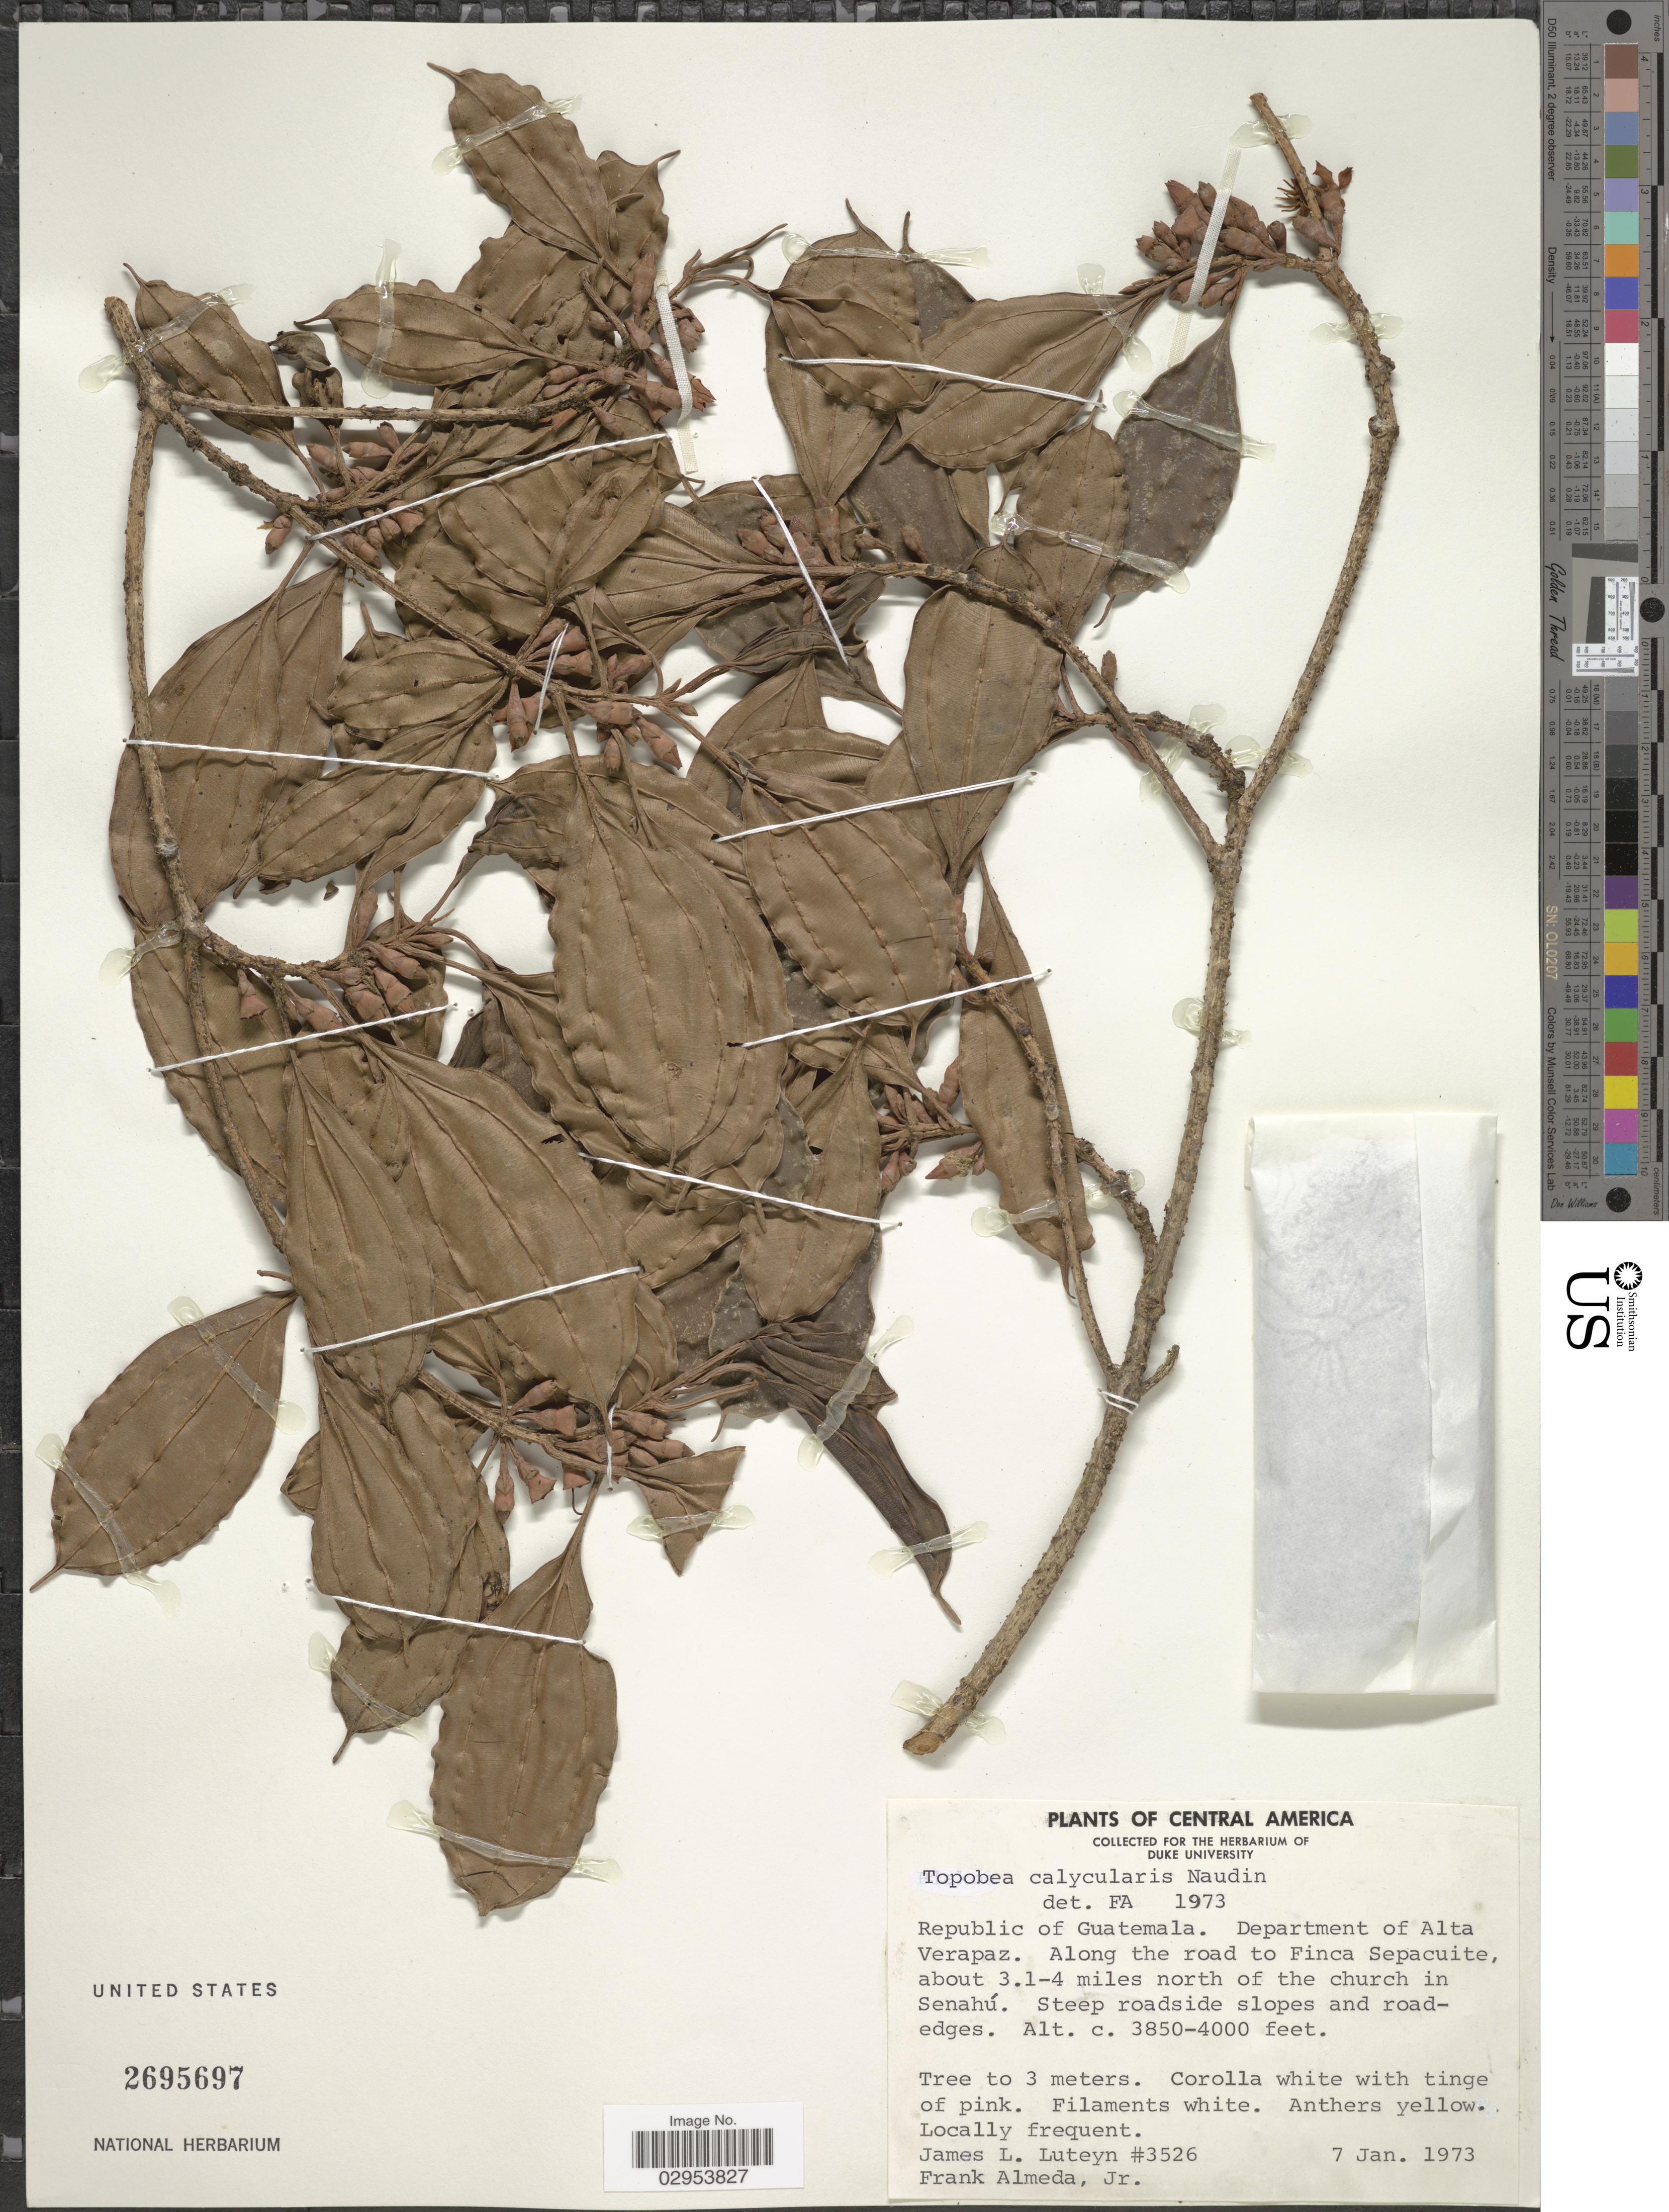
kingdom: Plantae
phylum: Tracheophyta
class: Magnoliopsida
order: Myrtales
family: Melastomataceae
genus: Topobea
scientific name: Topobea calycularis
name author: Naudin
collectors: J. Luteyn & F. Almeda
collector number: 3526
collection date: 1973-01-07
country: Guatemala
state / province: Alta Verapaz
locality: Republic of Guatemala. Department of Alta Verapaz. Along the road to Finca Sepacuite, about 3.1-4 miles north of the church in Senahú.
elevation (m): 1173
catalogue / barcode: US 2695697